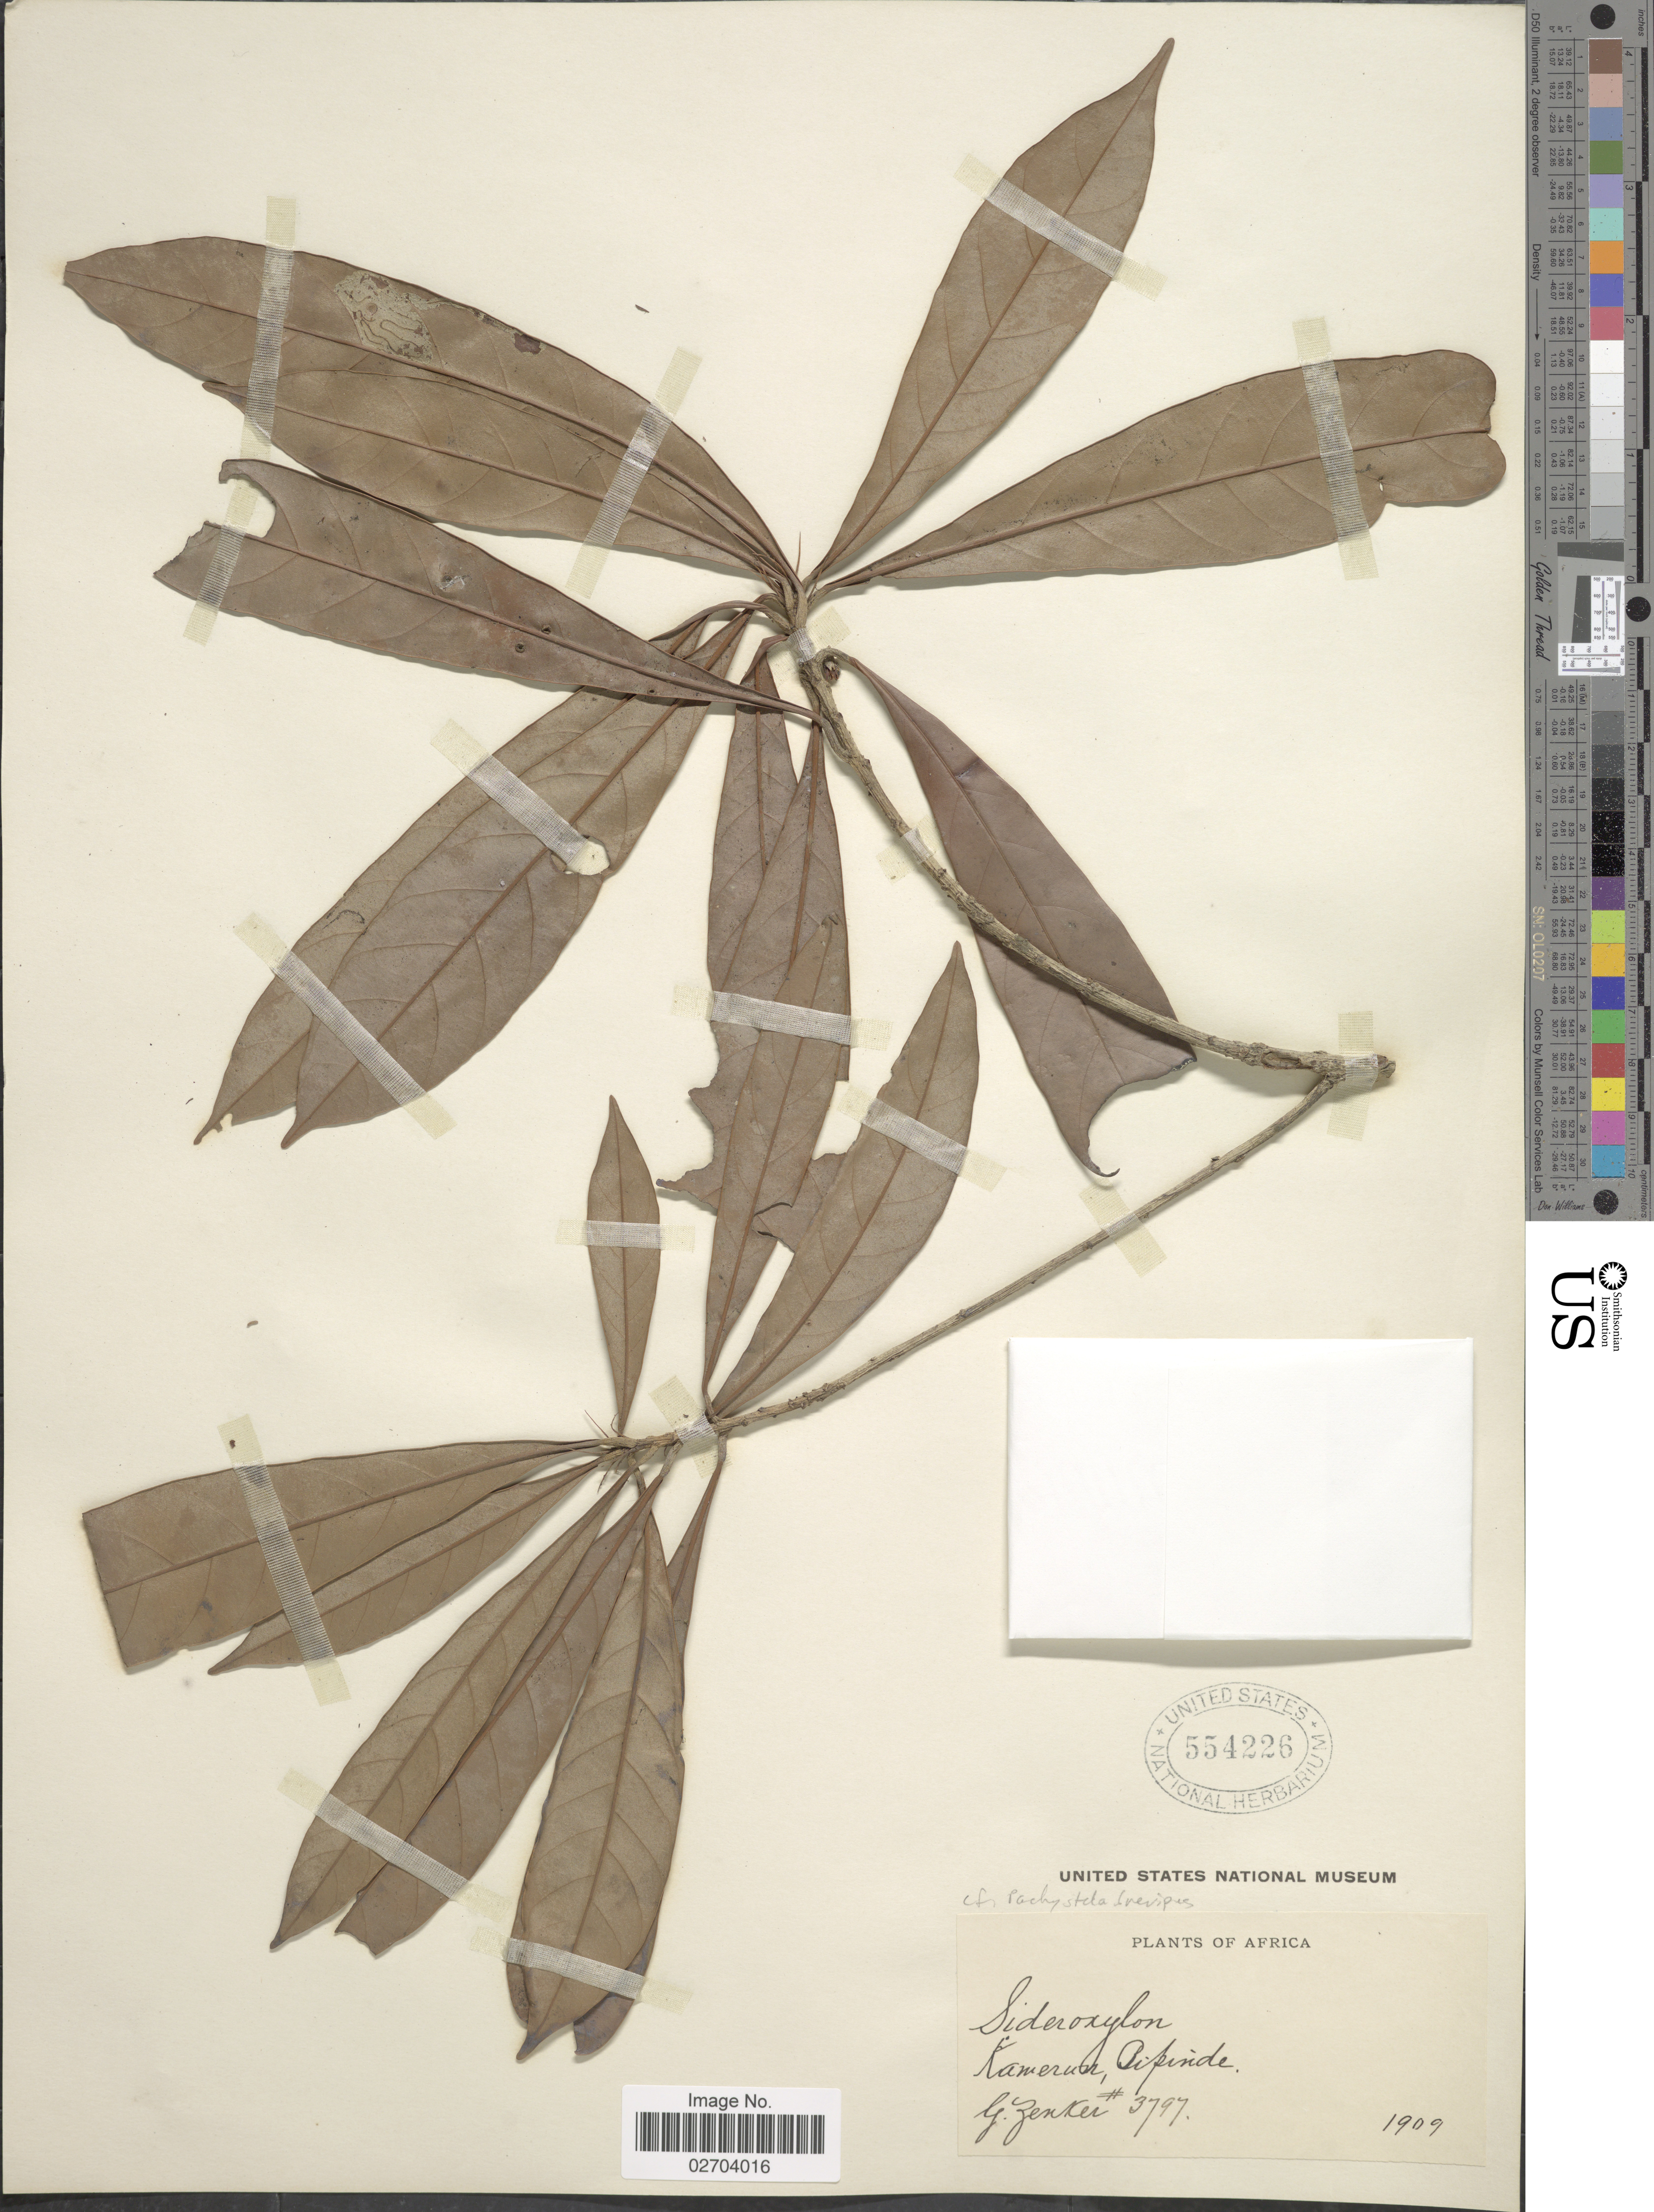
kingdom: Plantae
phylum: Tracheophyta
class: Magnoliopsida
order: Ericales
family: Sapotaceae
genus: Sideroxylon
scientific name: Sideroxylon sp.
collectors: G. A. Zenker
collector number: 3797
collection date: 1909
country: Cameroon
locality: Kamerun, Bipinde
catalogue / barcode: US 554226